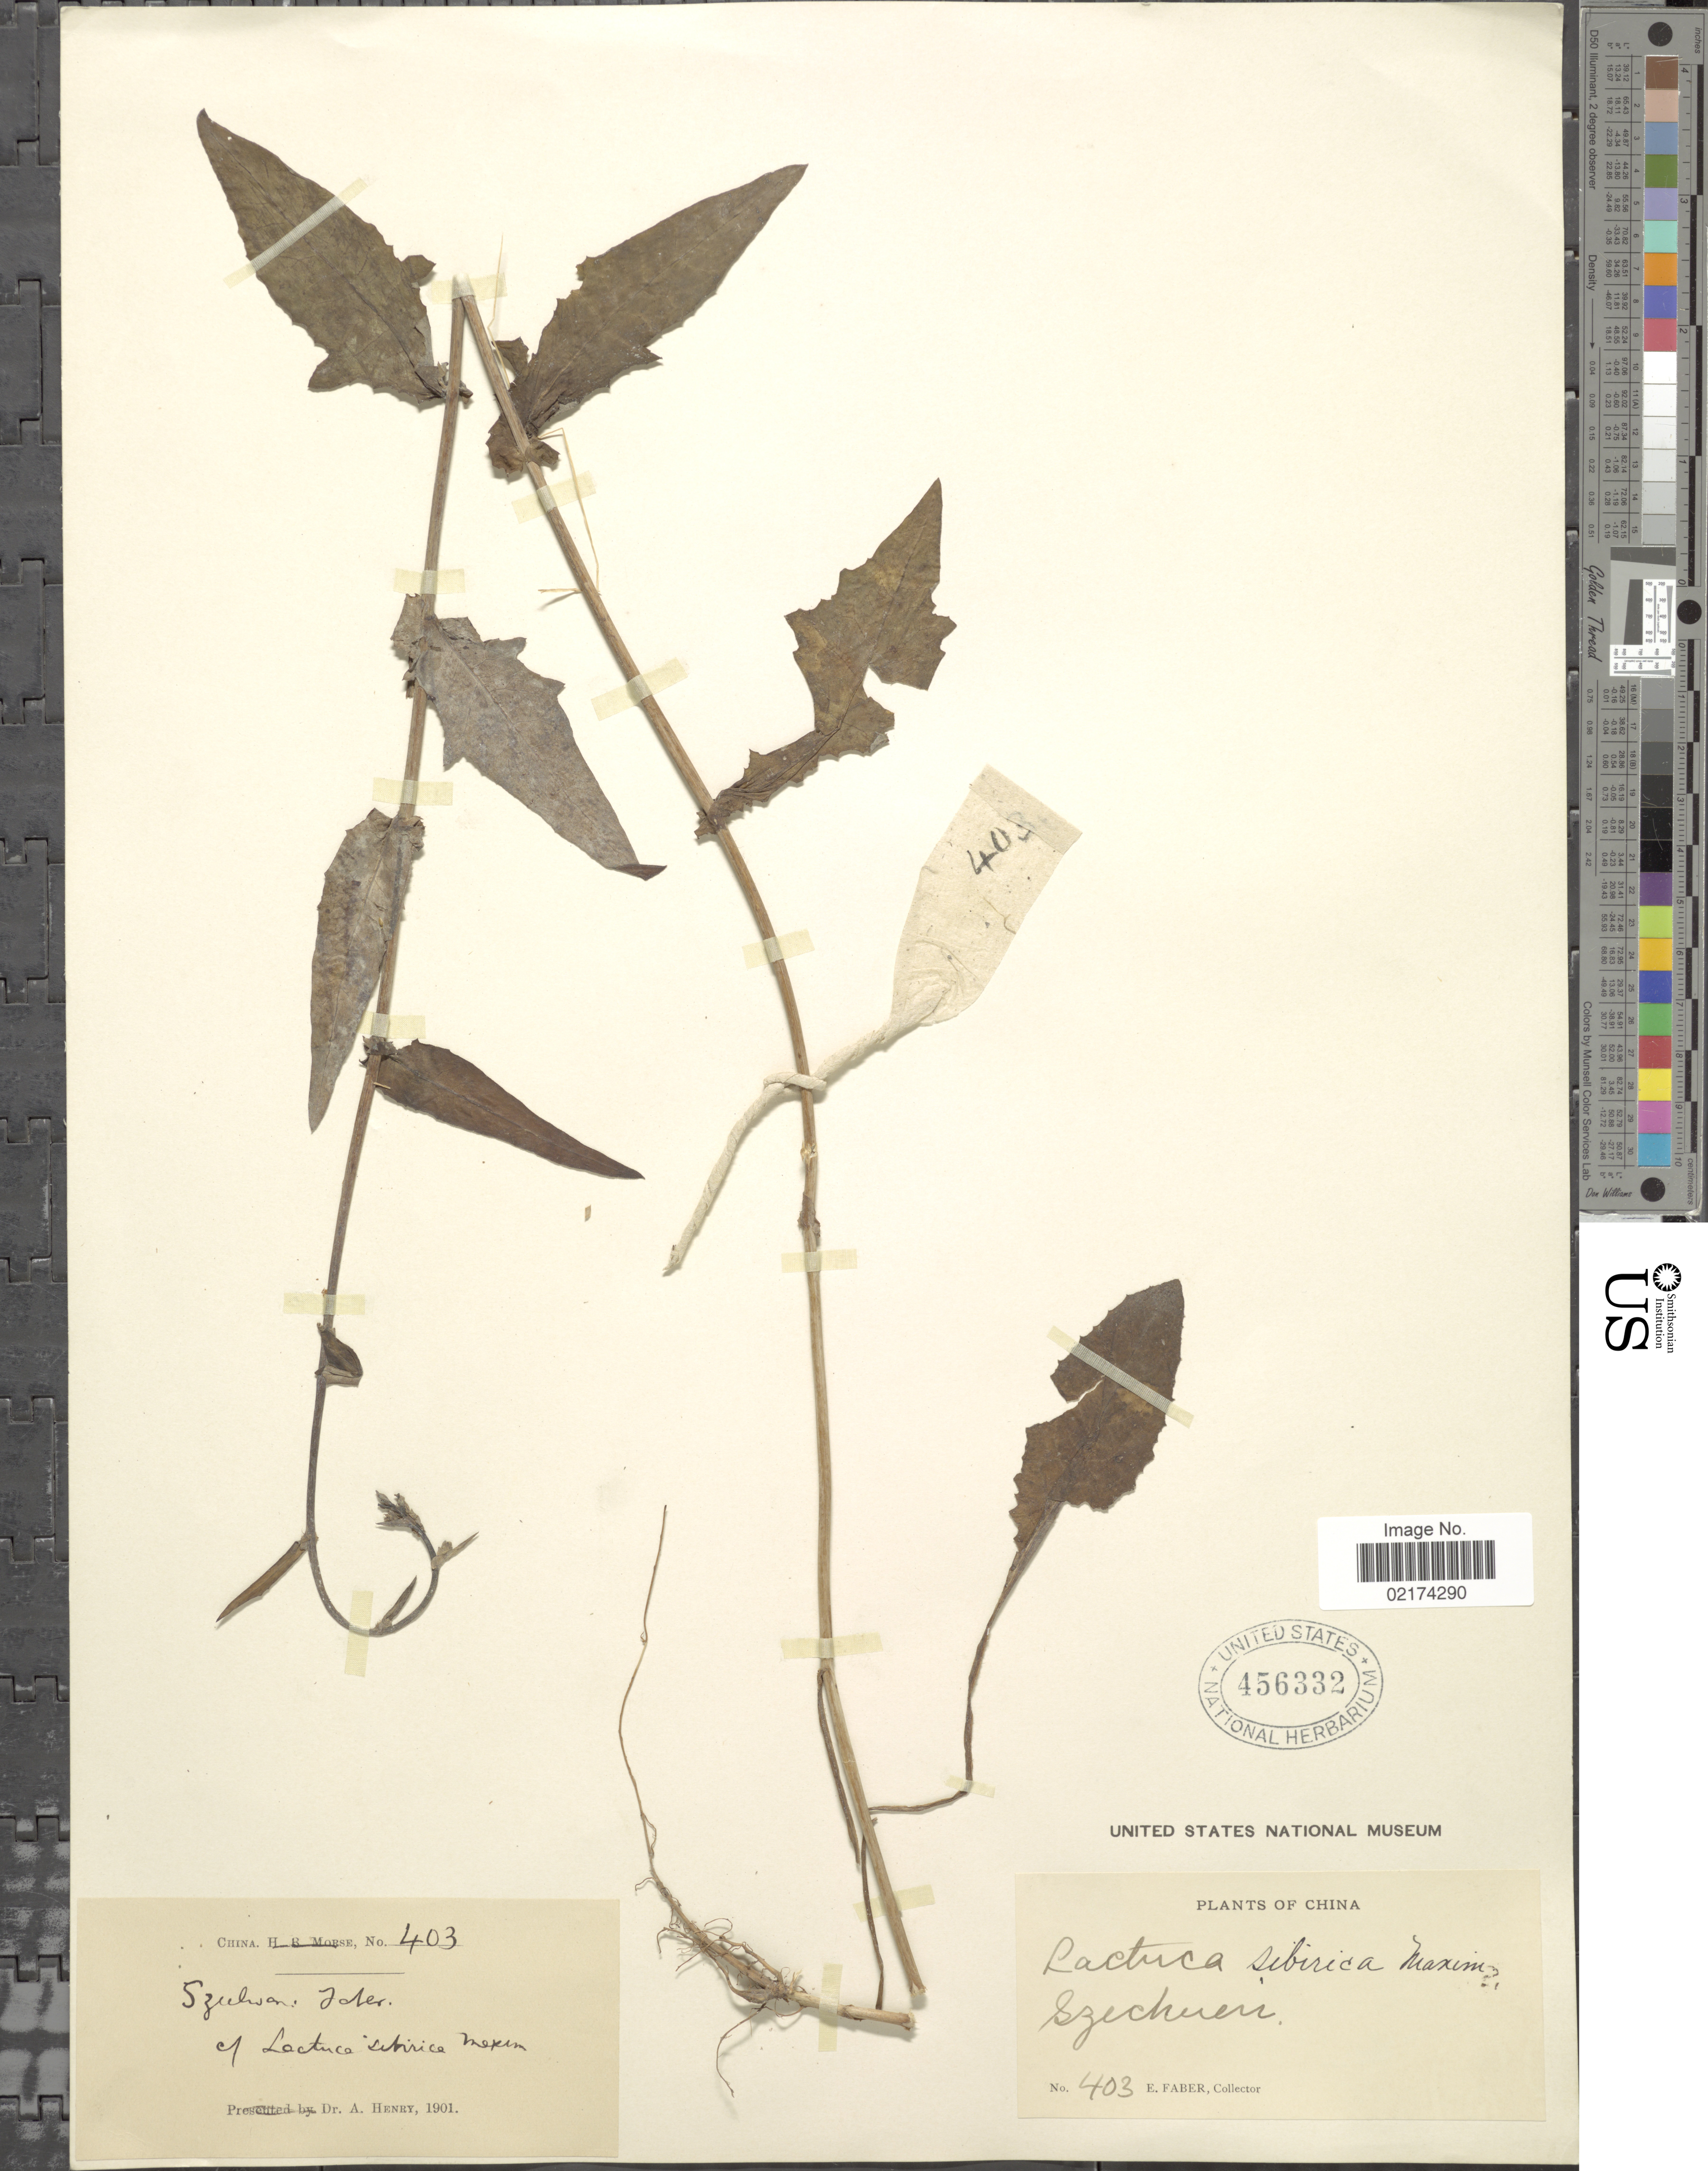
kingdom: Plantae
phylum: Tracheophyta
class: Magnoliopsida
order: Asterales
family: Asteraceae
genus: Lactuca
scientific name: Lactuca sibirica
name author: (L.) Maxim.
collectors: E. Faber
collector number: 403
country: China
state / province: Sichuan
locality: Szechuan, Fder [interpreted]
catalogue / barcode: US 456332